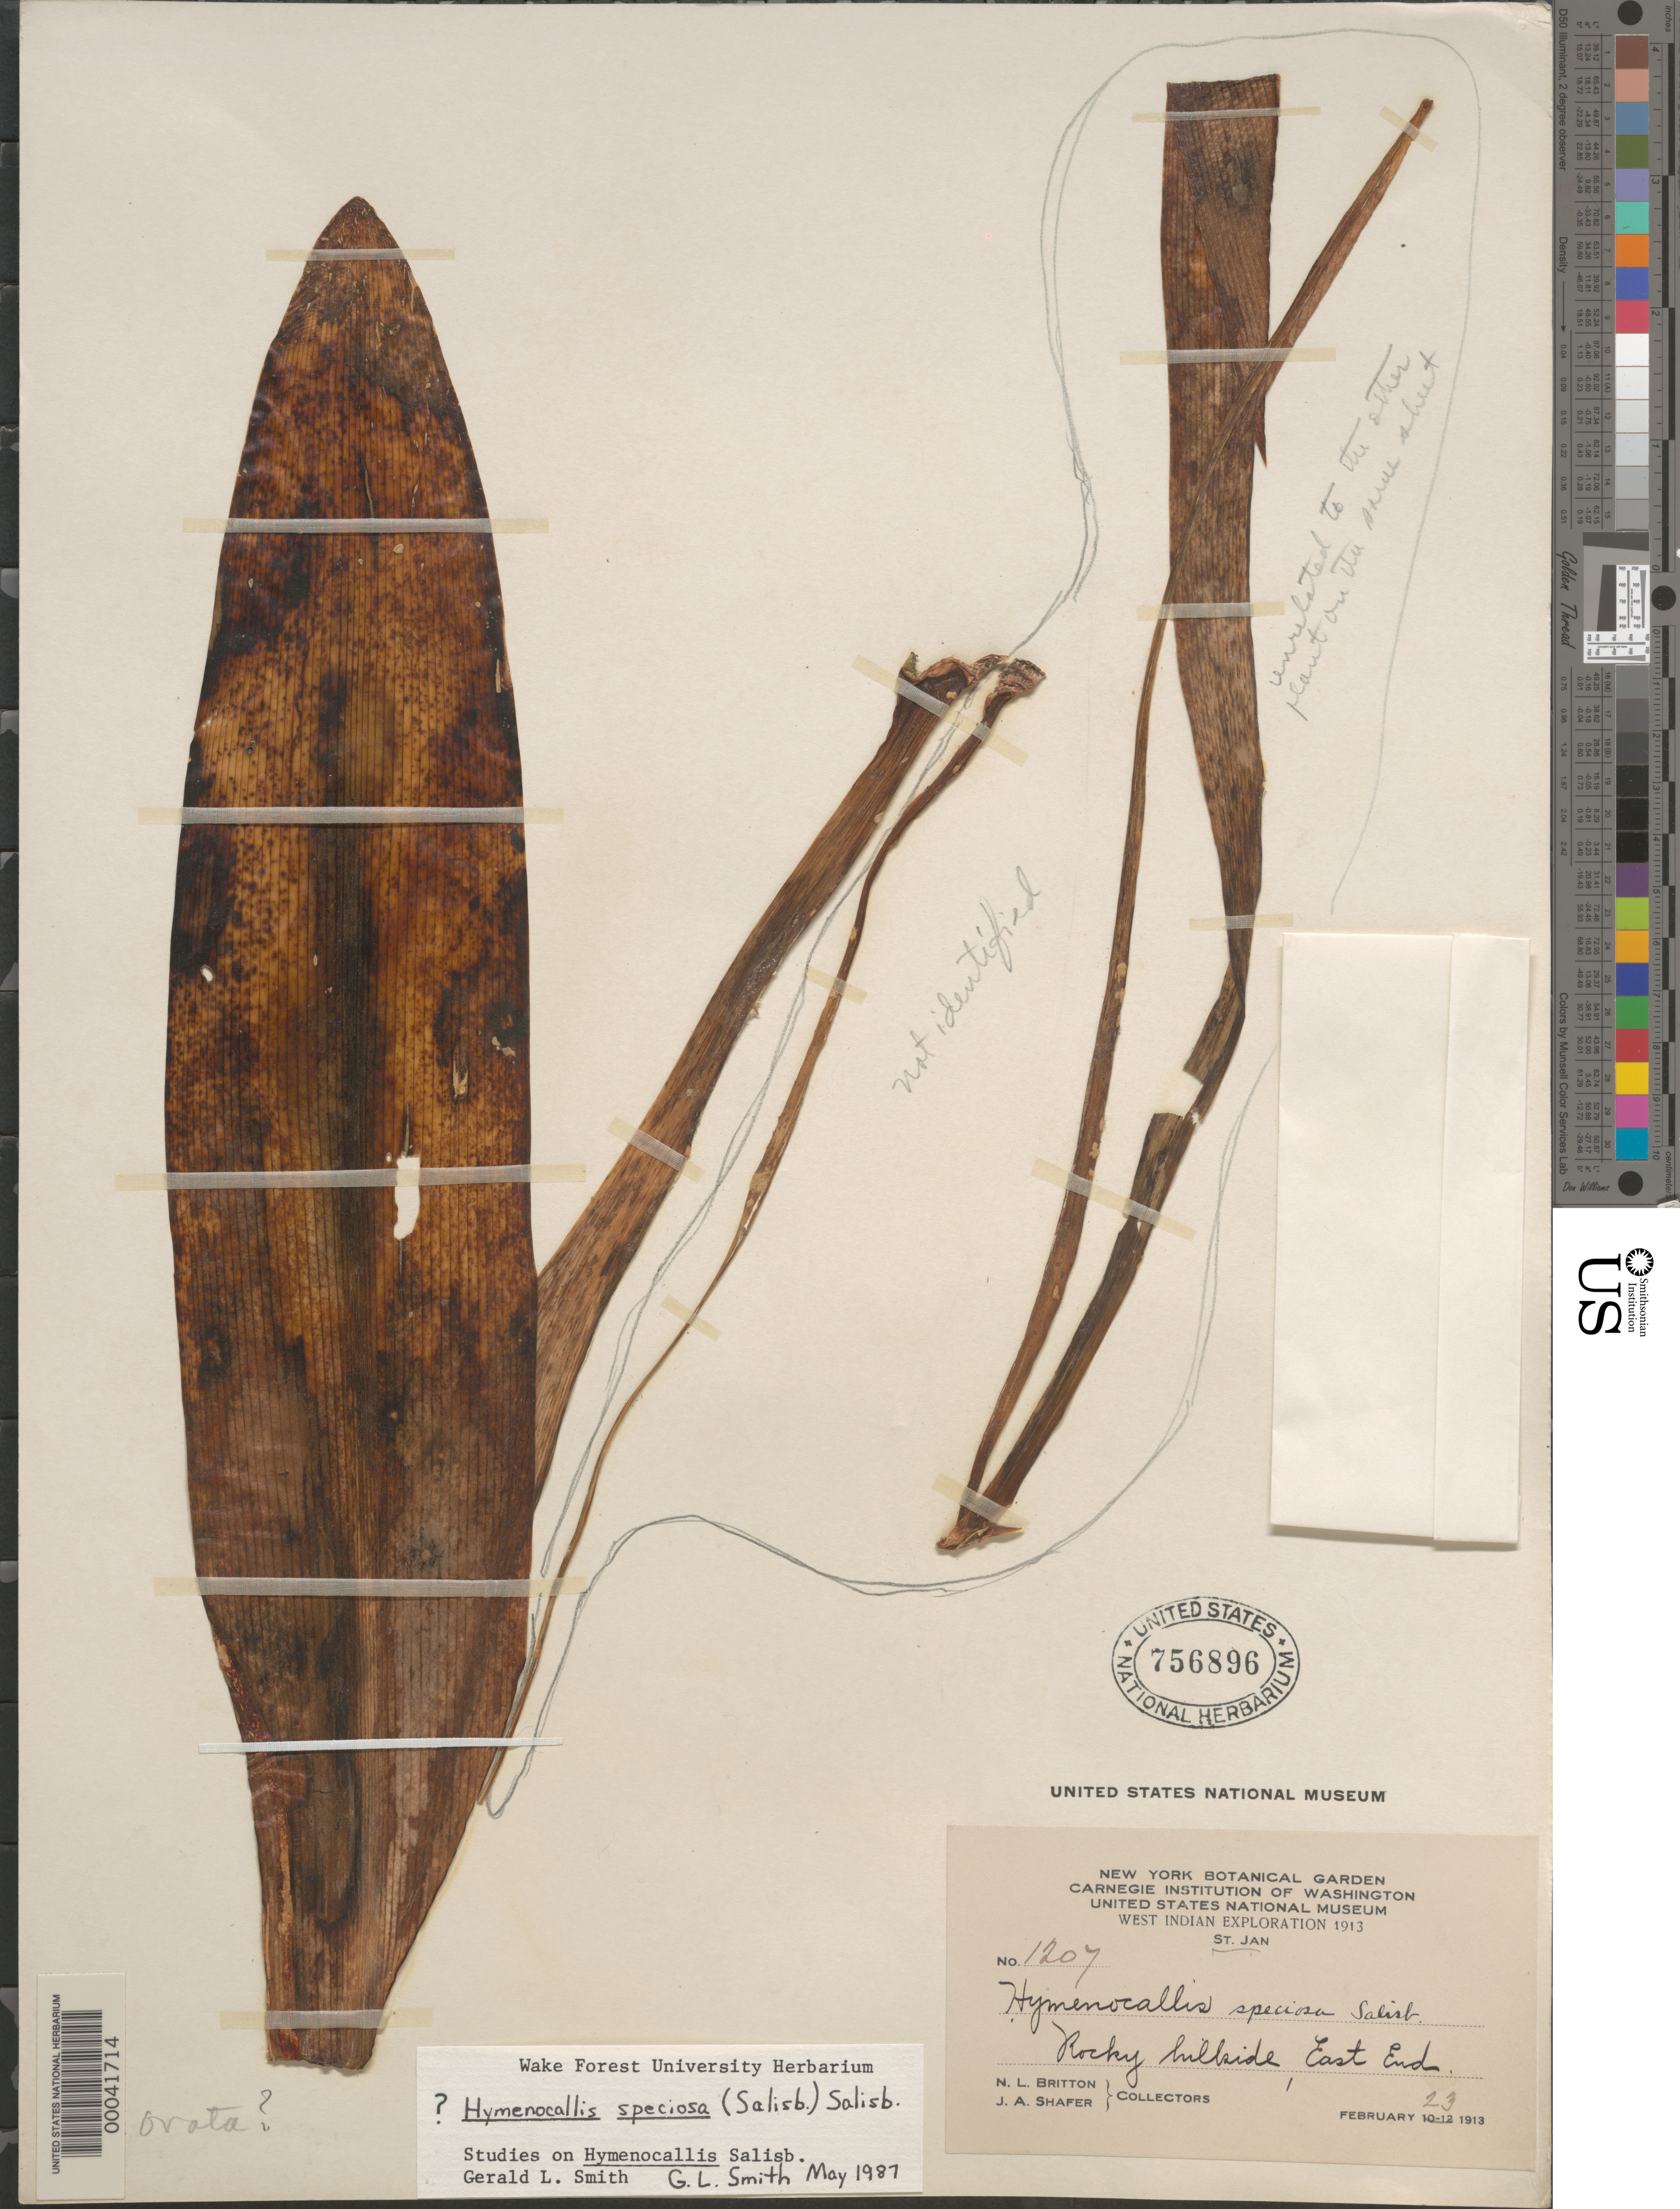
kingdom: Plantae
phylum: Tracheophyta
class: Liliopsida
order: Asparagales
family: Amaryllidaceae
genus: Hymenocallis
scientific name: Hymenocallis speciosa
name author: (L. f. ex Salisb.) Salisb.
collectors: N. Britton & J. A. Shafer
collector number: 1207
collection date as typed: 23 Feb 1913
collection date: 1913-02-23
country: U.S. Virgin Islands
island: St. John Island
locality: East end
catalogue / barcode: US 756896